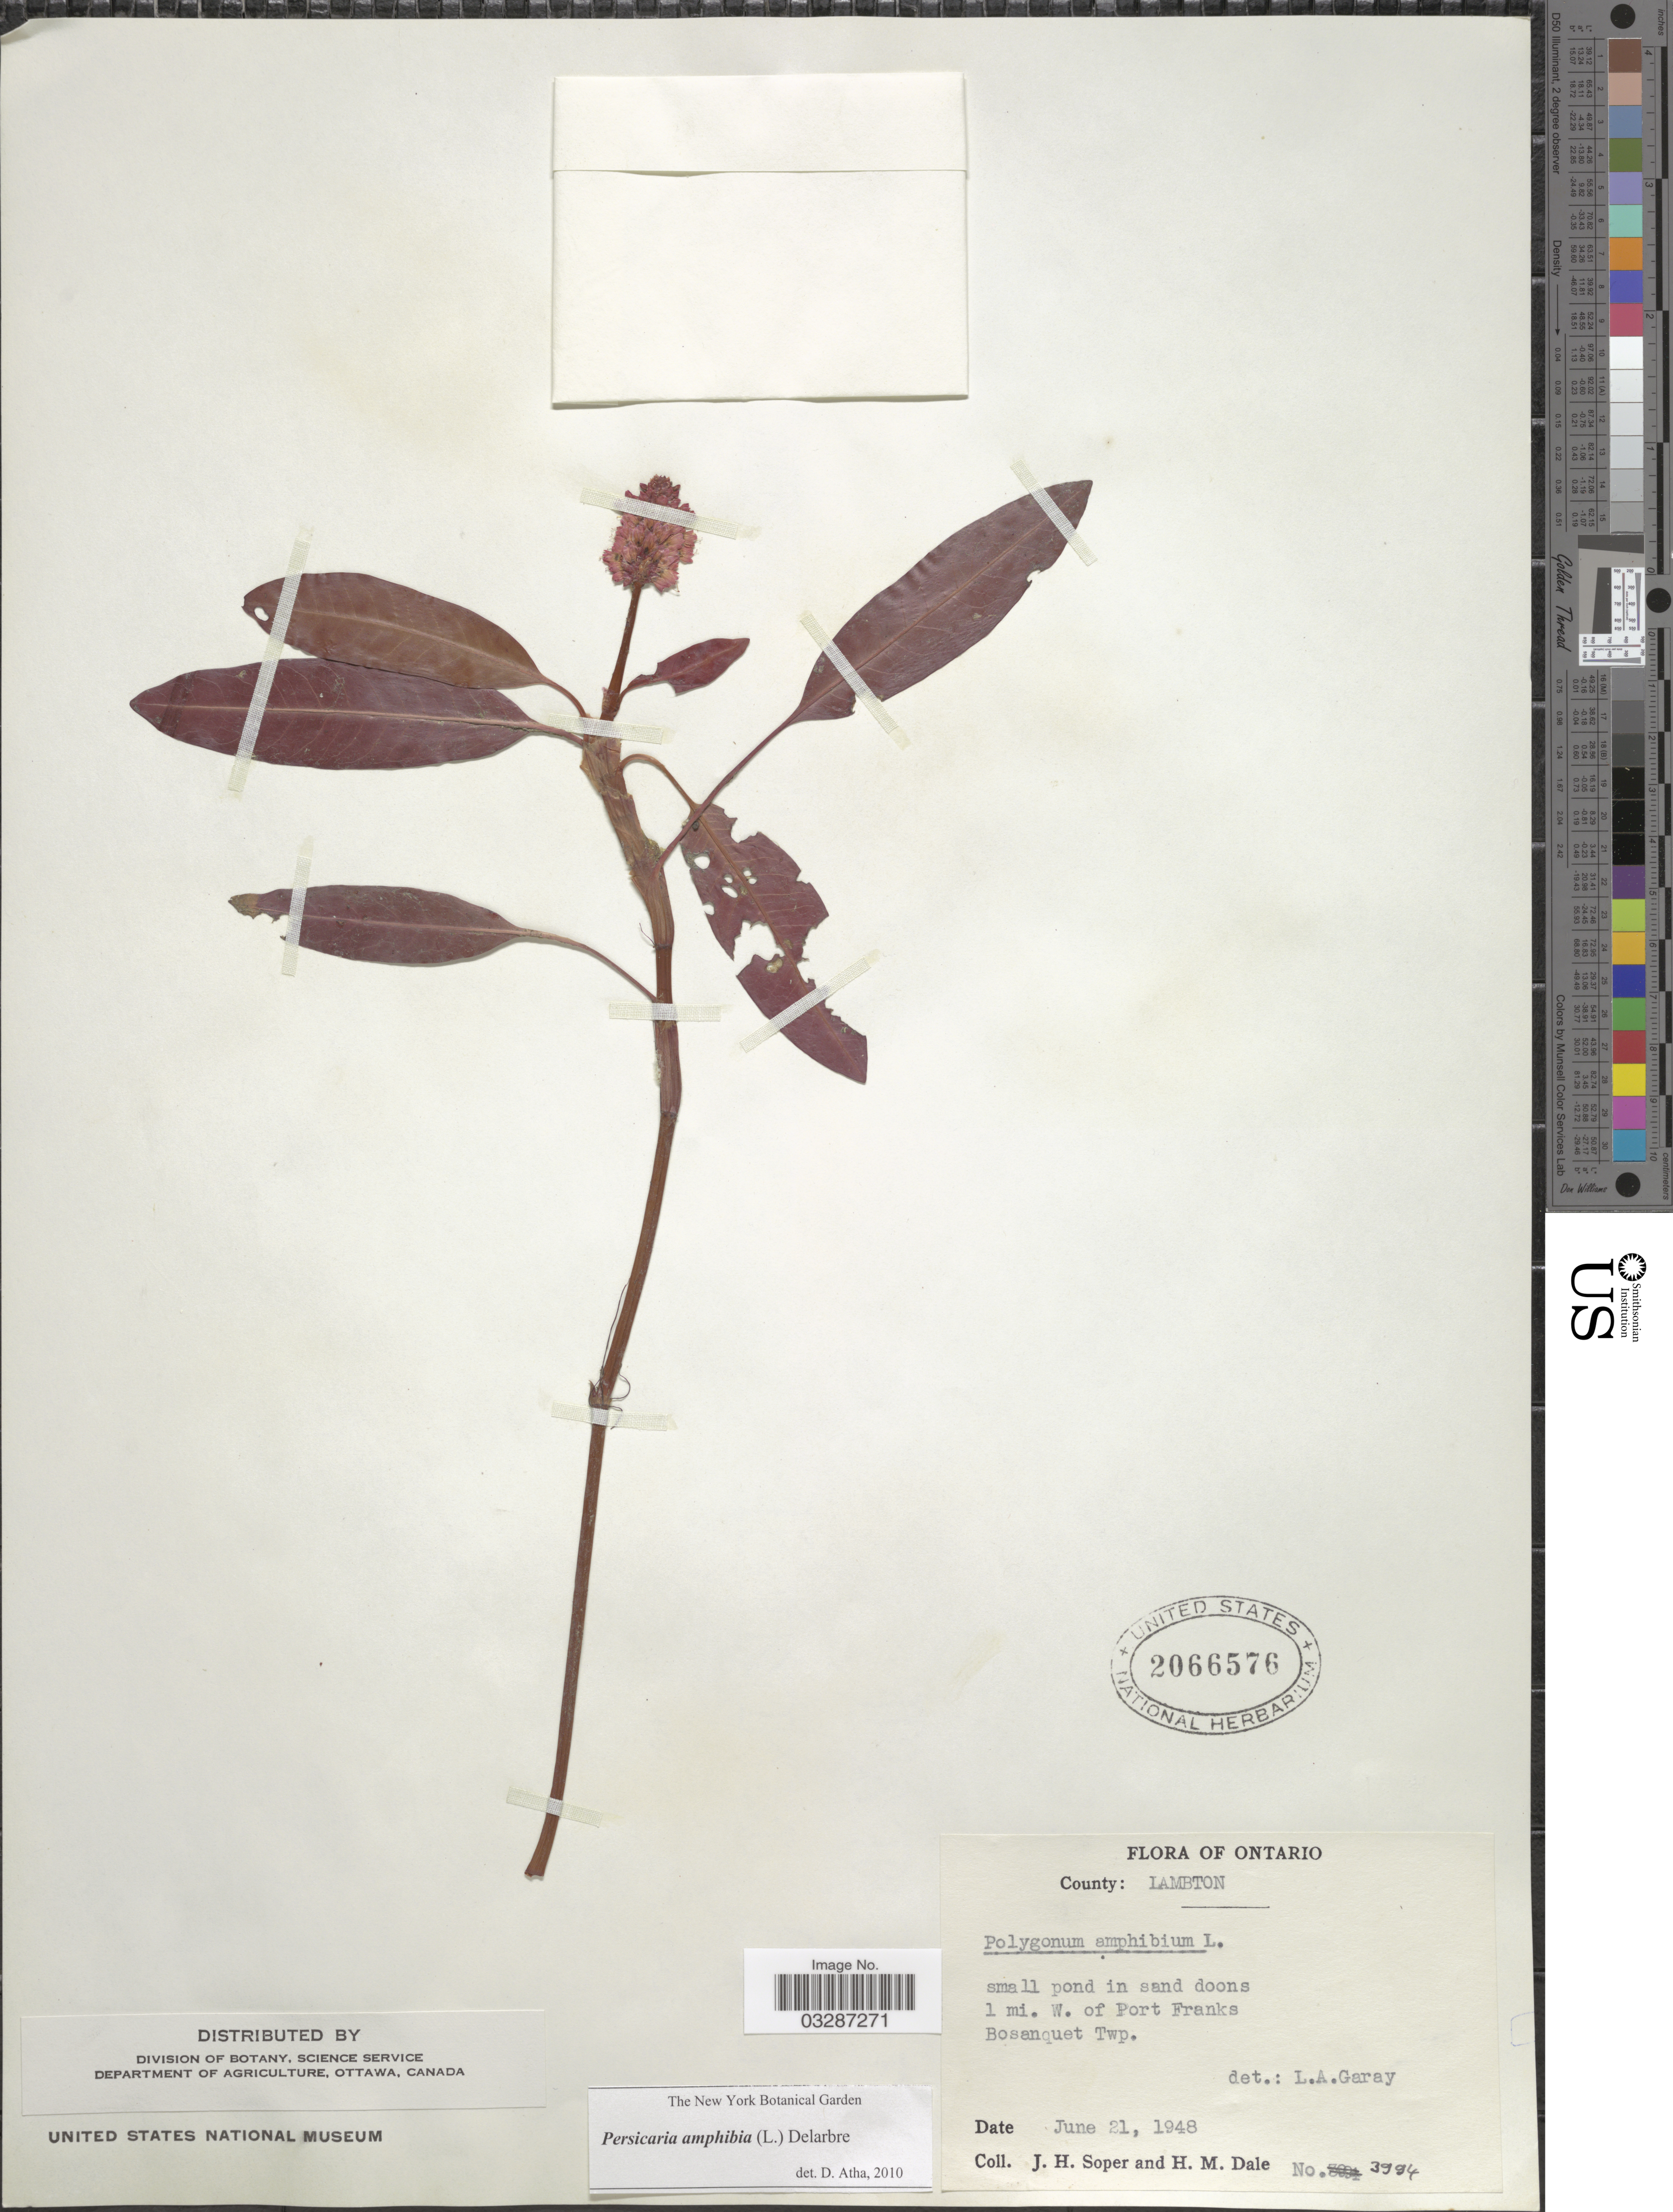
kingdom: Plantae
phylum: Tracheophyta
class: Magnoliopsida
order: Caryophyllales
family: Polygonaceae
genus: Persicaria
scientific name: Persicaria amphibia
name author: (L.) Delarbre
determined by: Atha, D. E.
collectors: J. H. Soper & H. M. Dale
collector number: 3994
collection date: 1948-06-21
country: Canada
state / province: Ontario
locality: County: Lambton. Small pond in sand doons 1 mi. W. of Port Franks Bosnaquet Twp.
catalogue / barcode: US 2066576